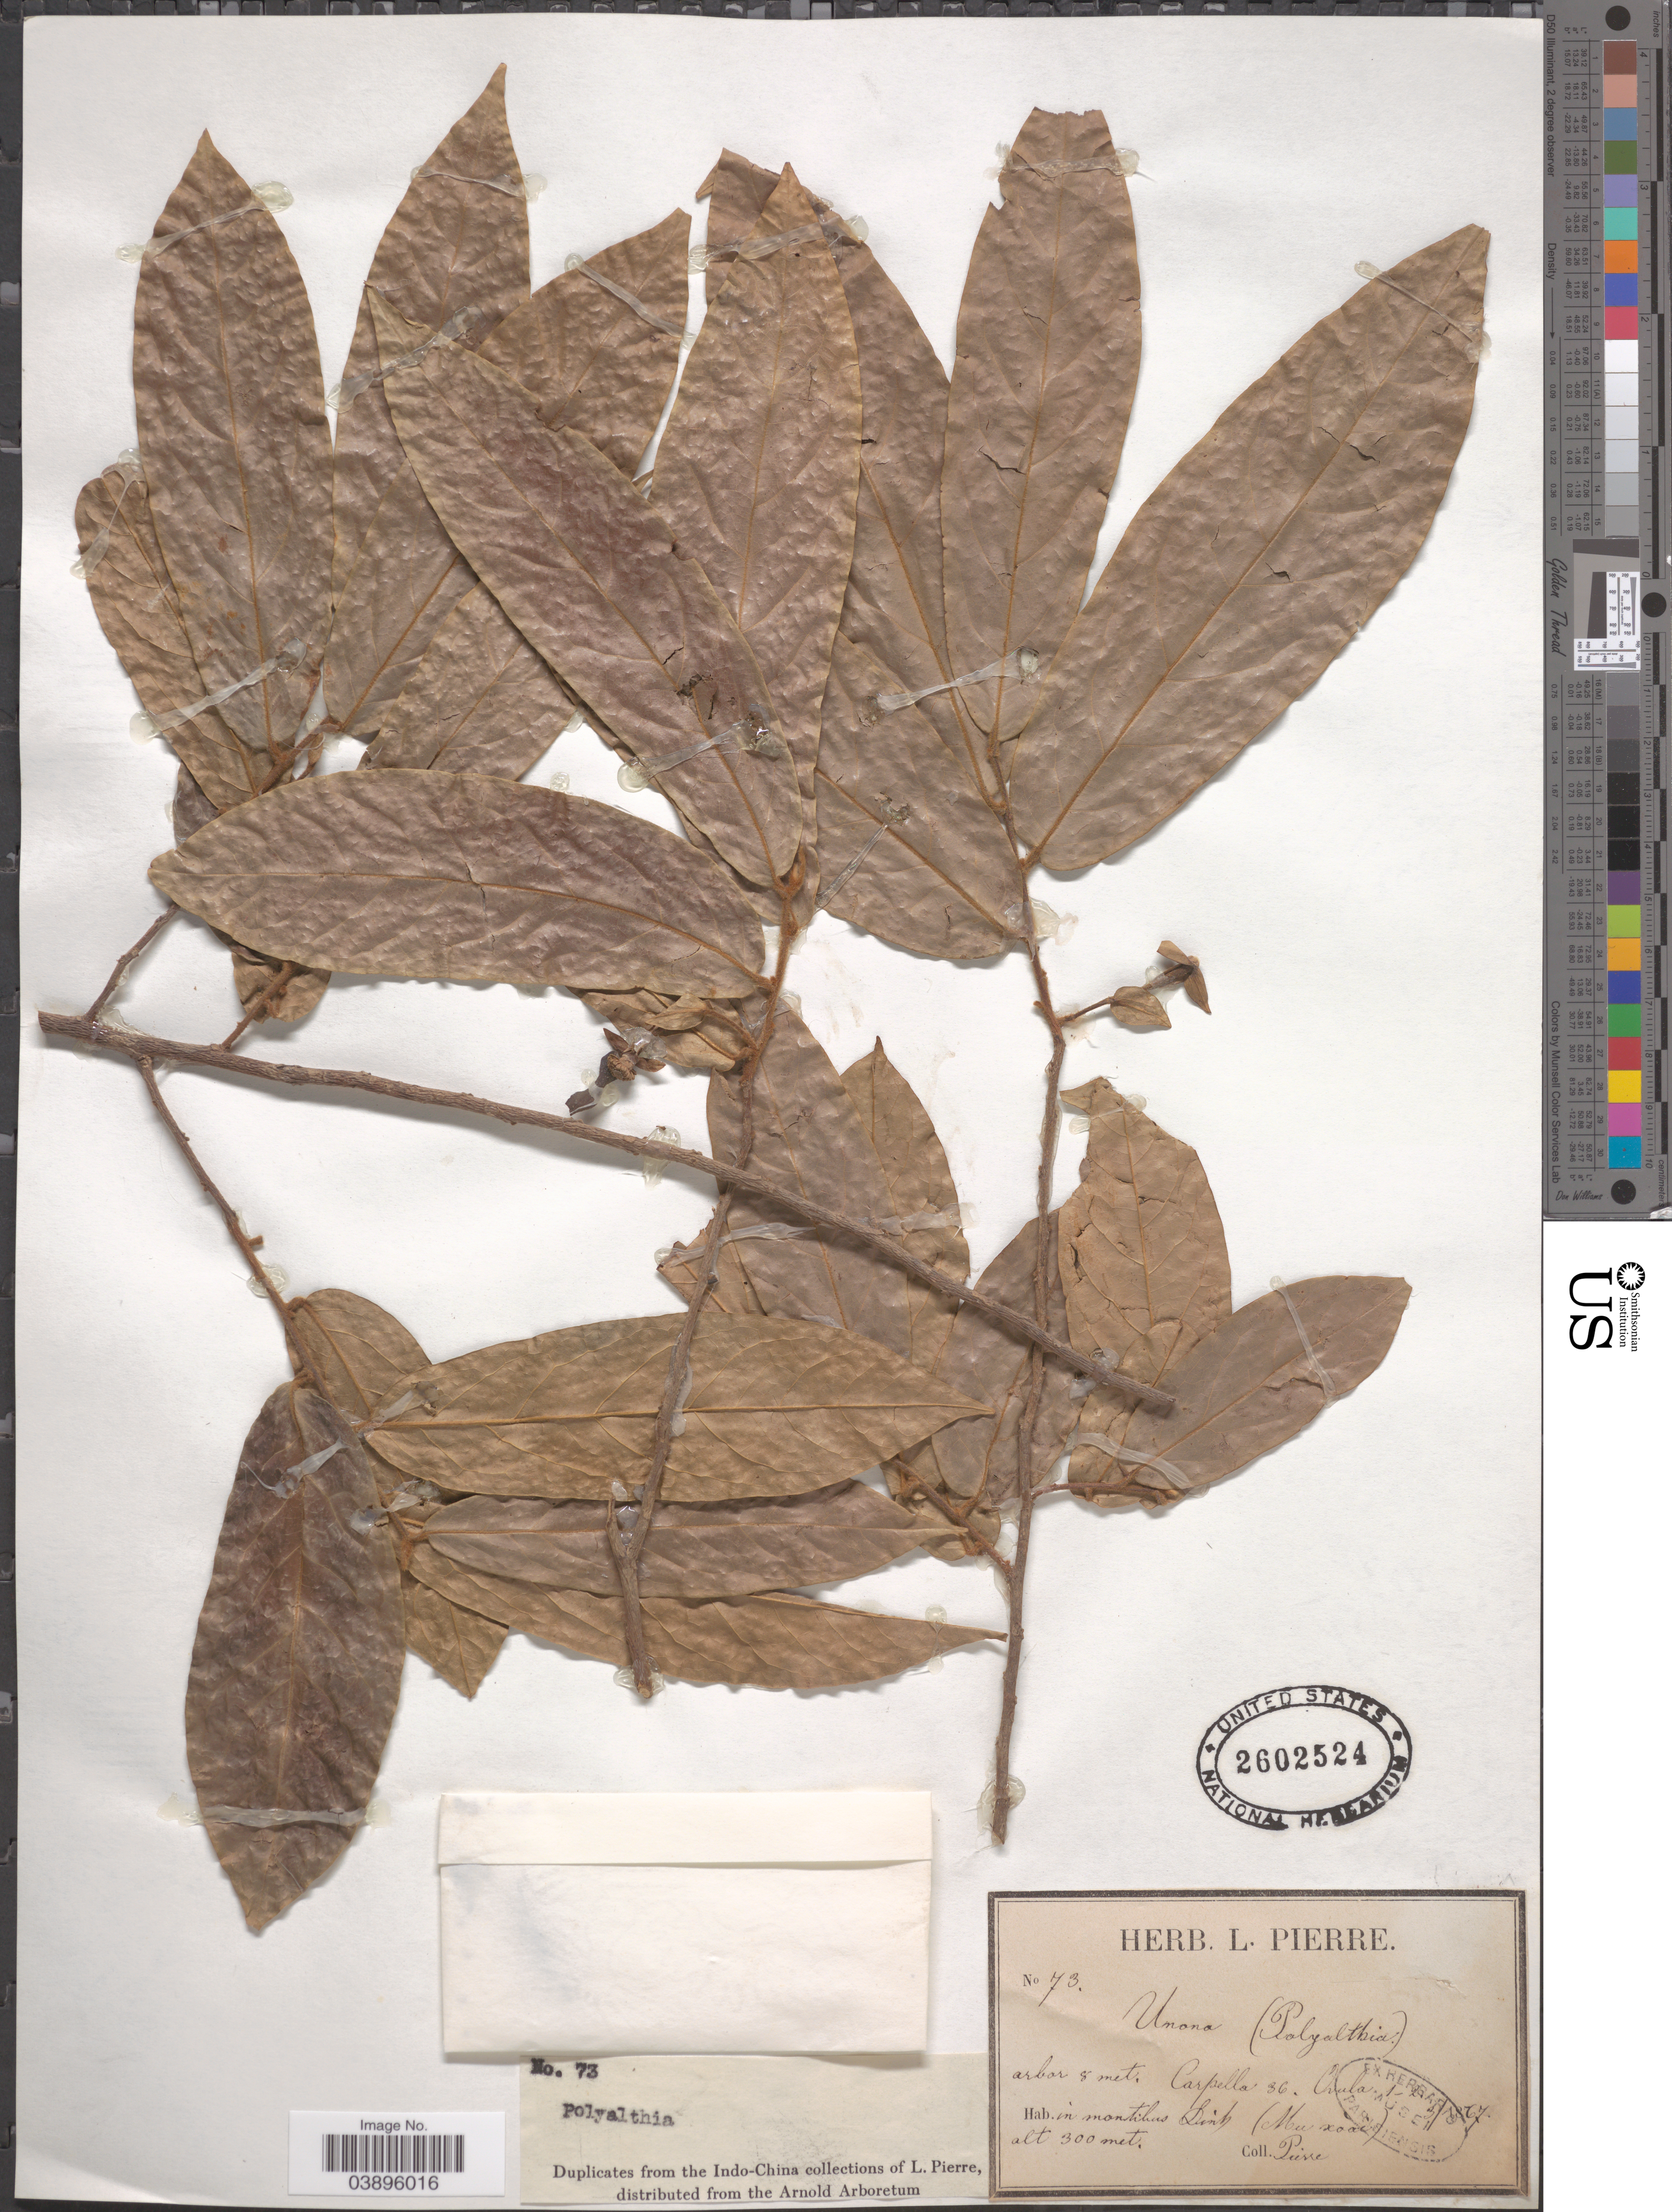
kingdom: Plantae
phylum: Tracheophyta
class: Magnoliopsida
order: Magnoliales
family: Annonaceae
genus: Polyalthia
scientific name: Polyalthia sp.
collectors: L. Pierre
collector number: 73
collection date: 1867-05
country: Vietnam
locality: Indo-China. In montilus Binh (Mu xoai).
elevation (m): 300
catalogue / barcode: US 2602524